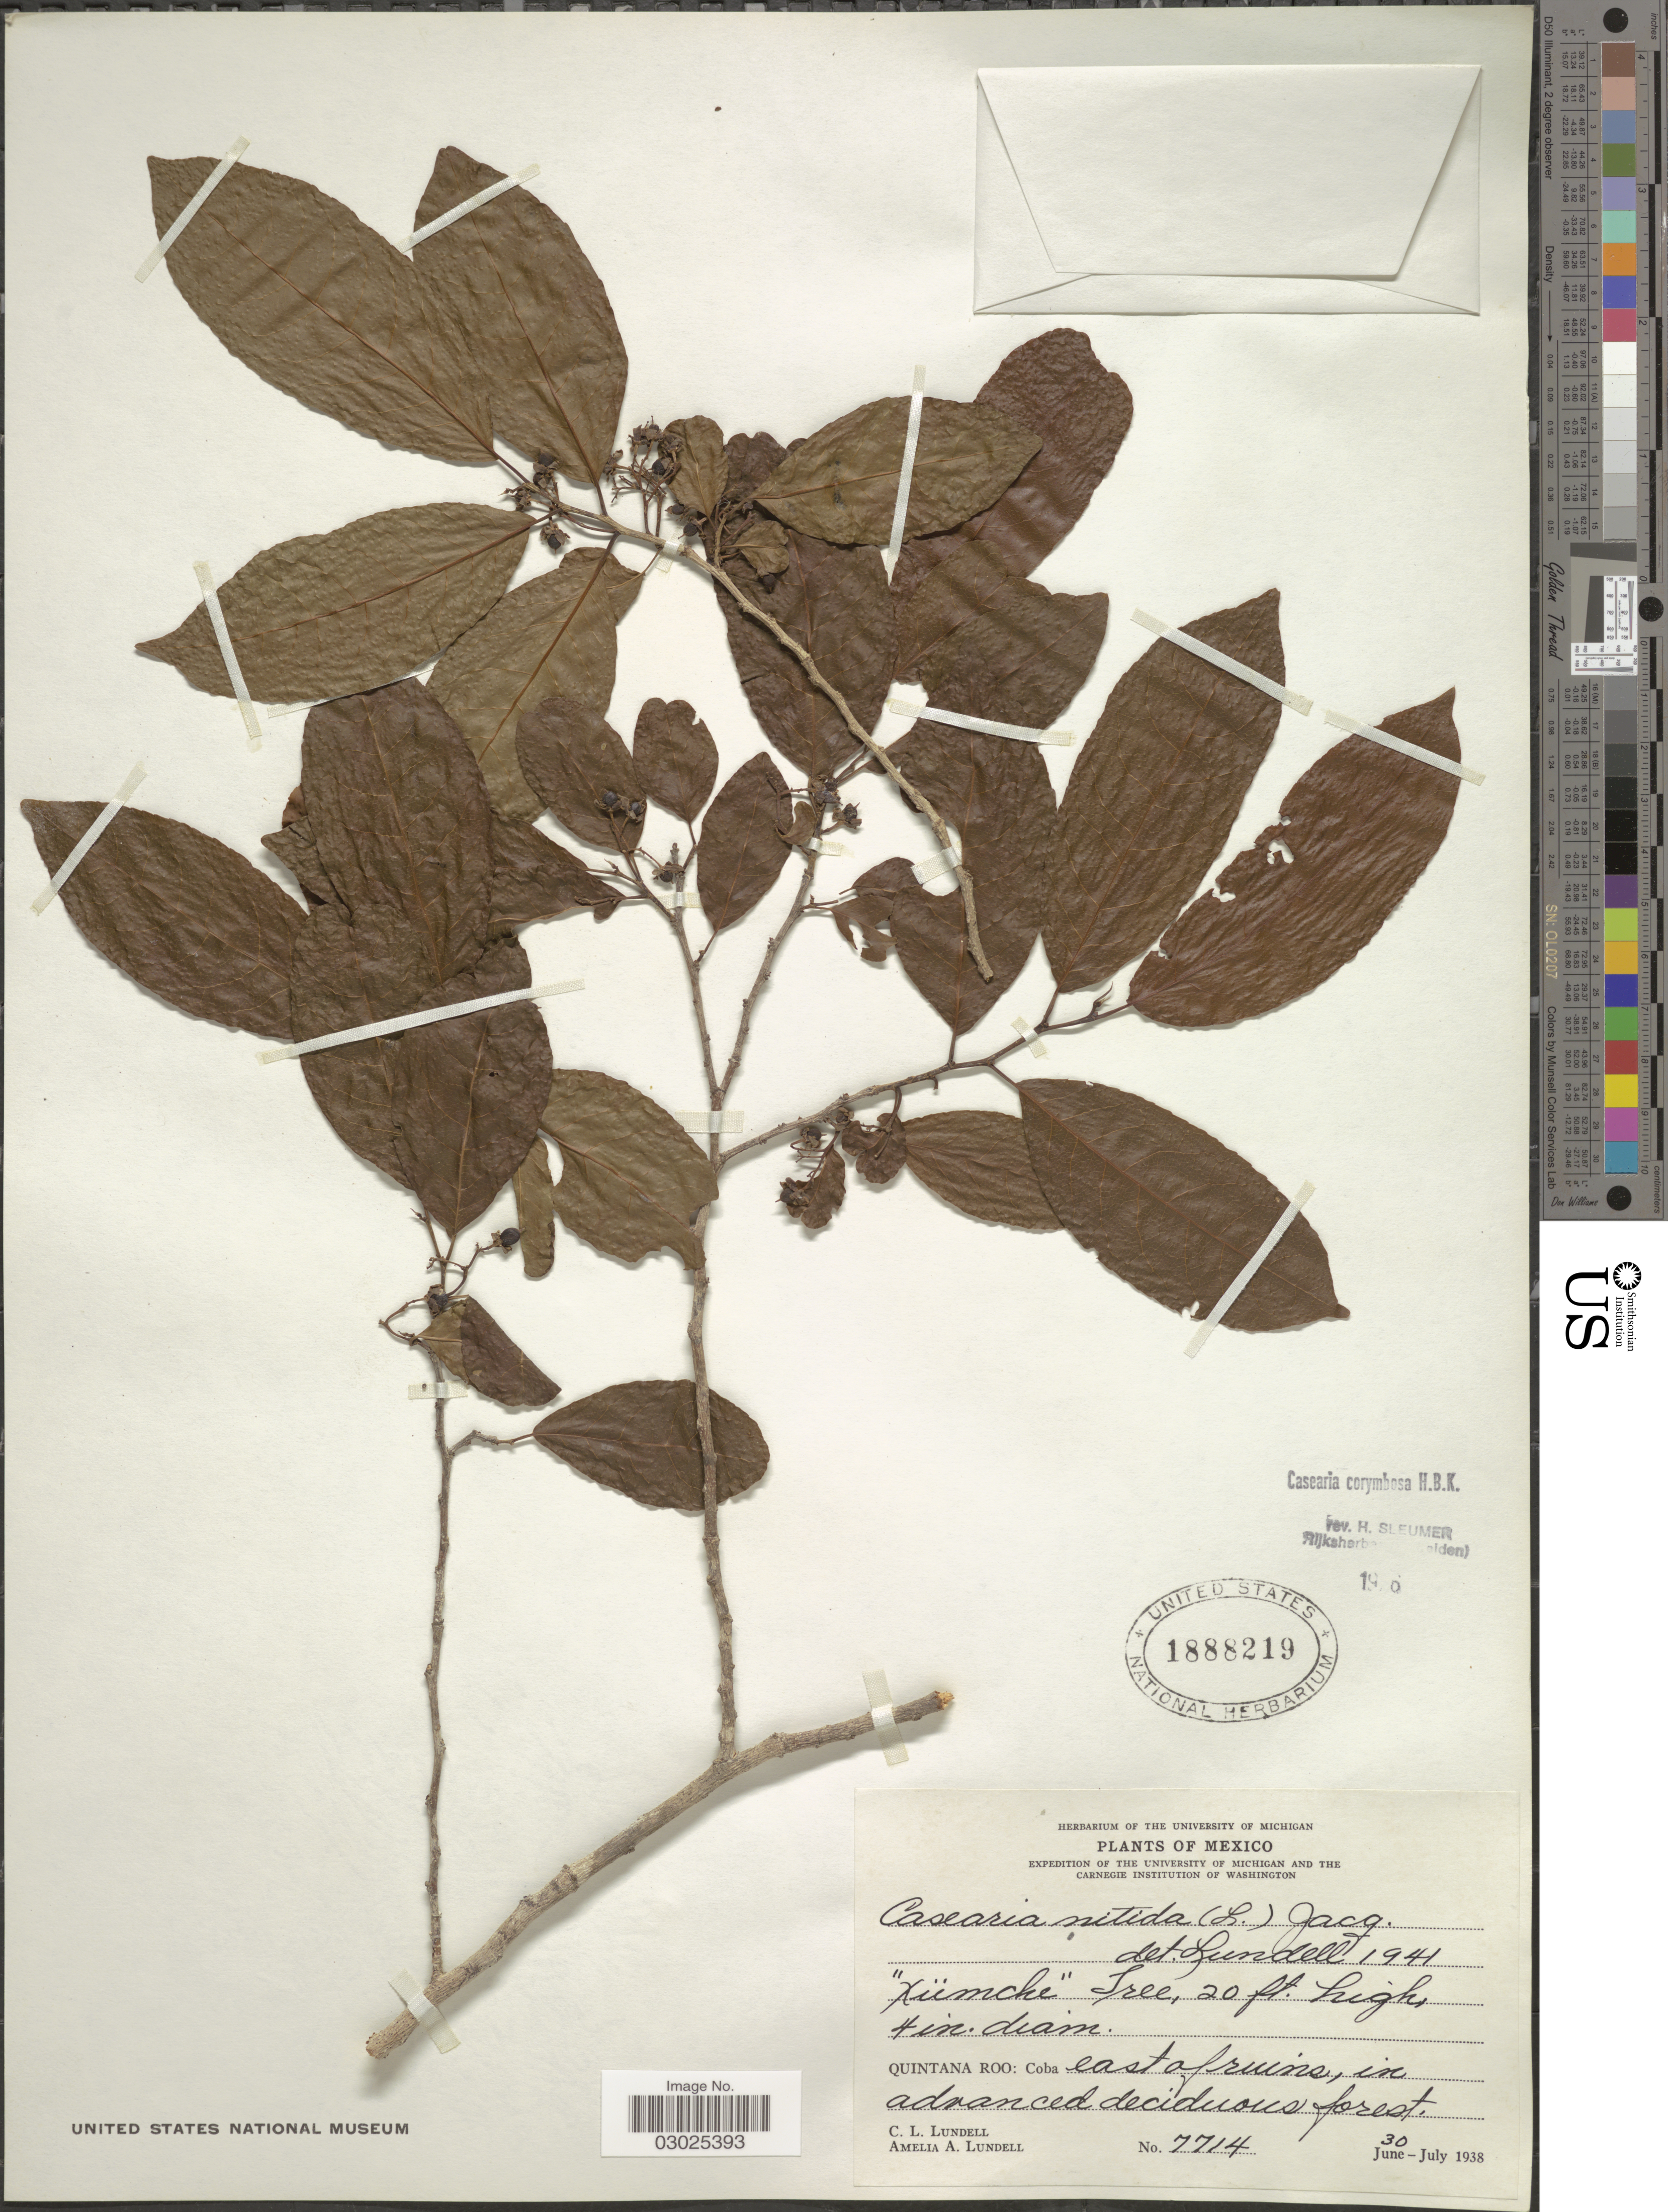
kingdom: Plantae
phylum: Tracheophyta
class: Magnoliopsida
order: Malpighiales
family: Salicaceae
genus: Casearia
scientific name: Casearia corymbosa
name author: Kunth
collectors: C. L. Lundell & A. A. Lundell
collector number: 7714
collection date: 1938-06-30/1938-07-30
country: Mexico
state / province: Quintana Roo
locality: Coba east of ruins.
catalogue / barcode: US 1888219